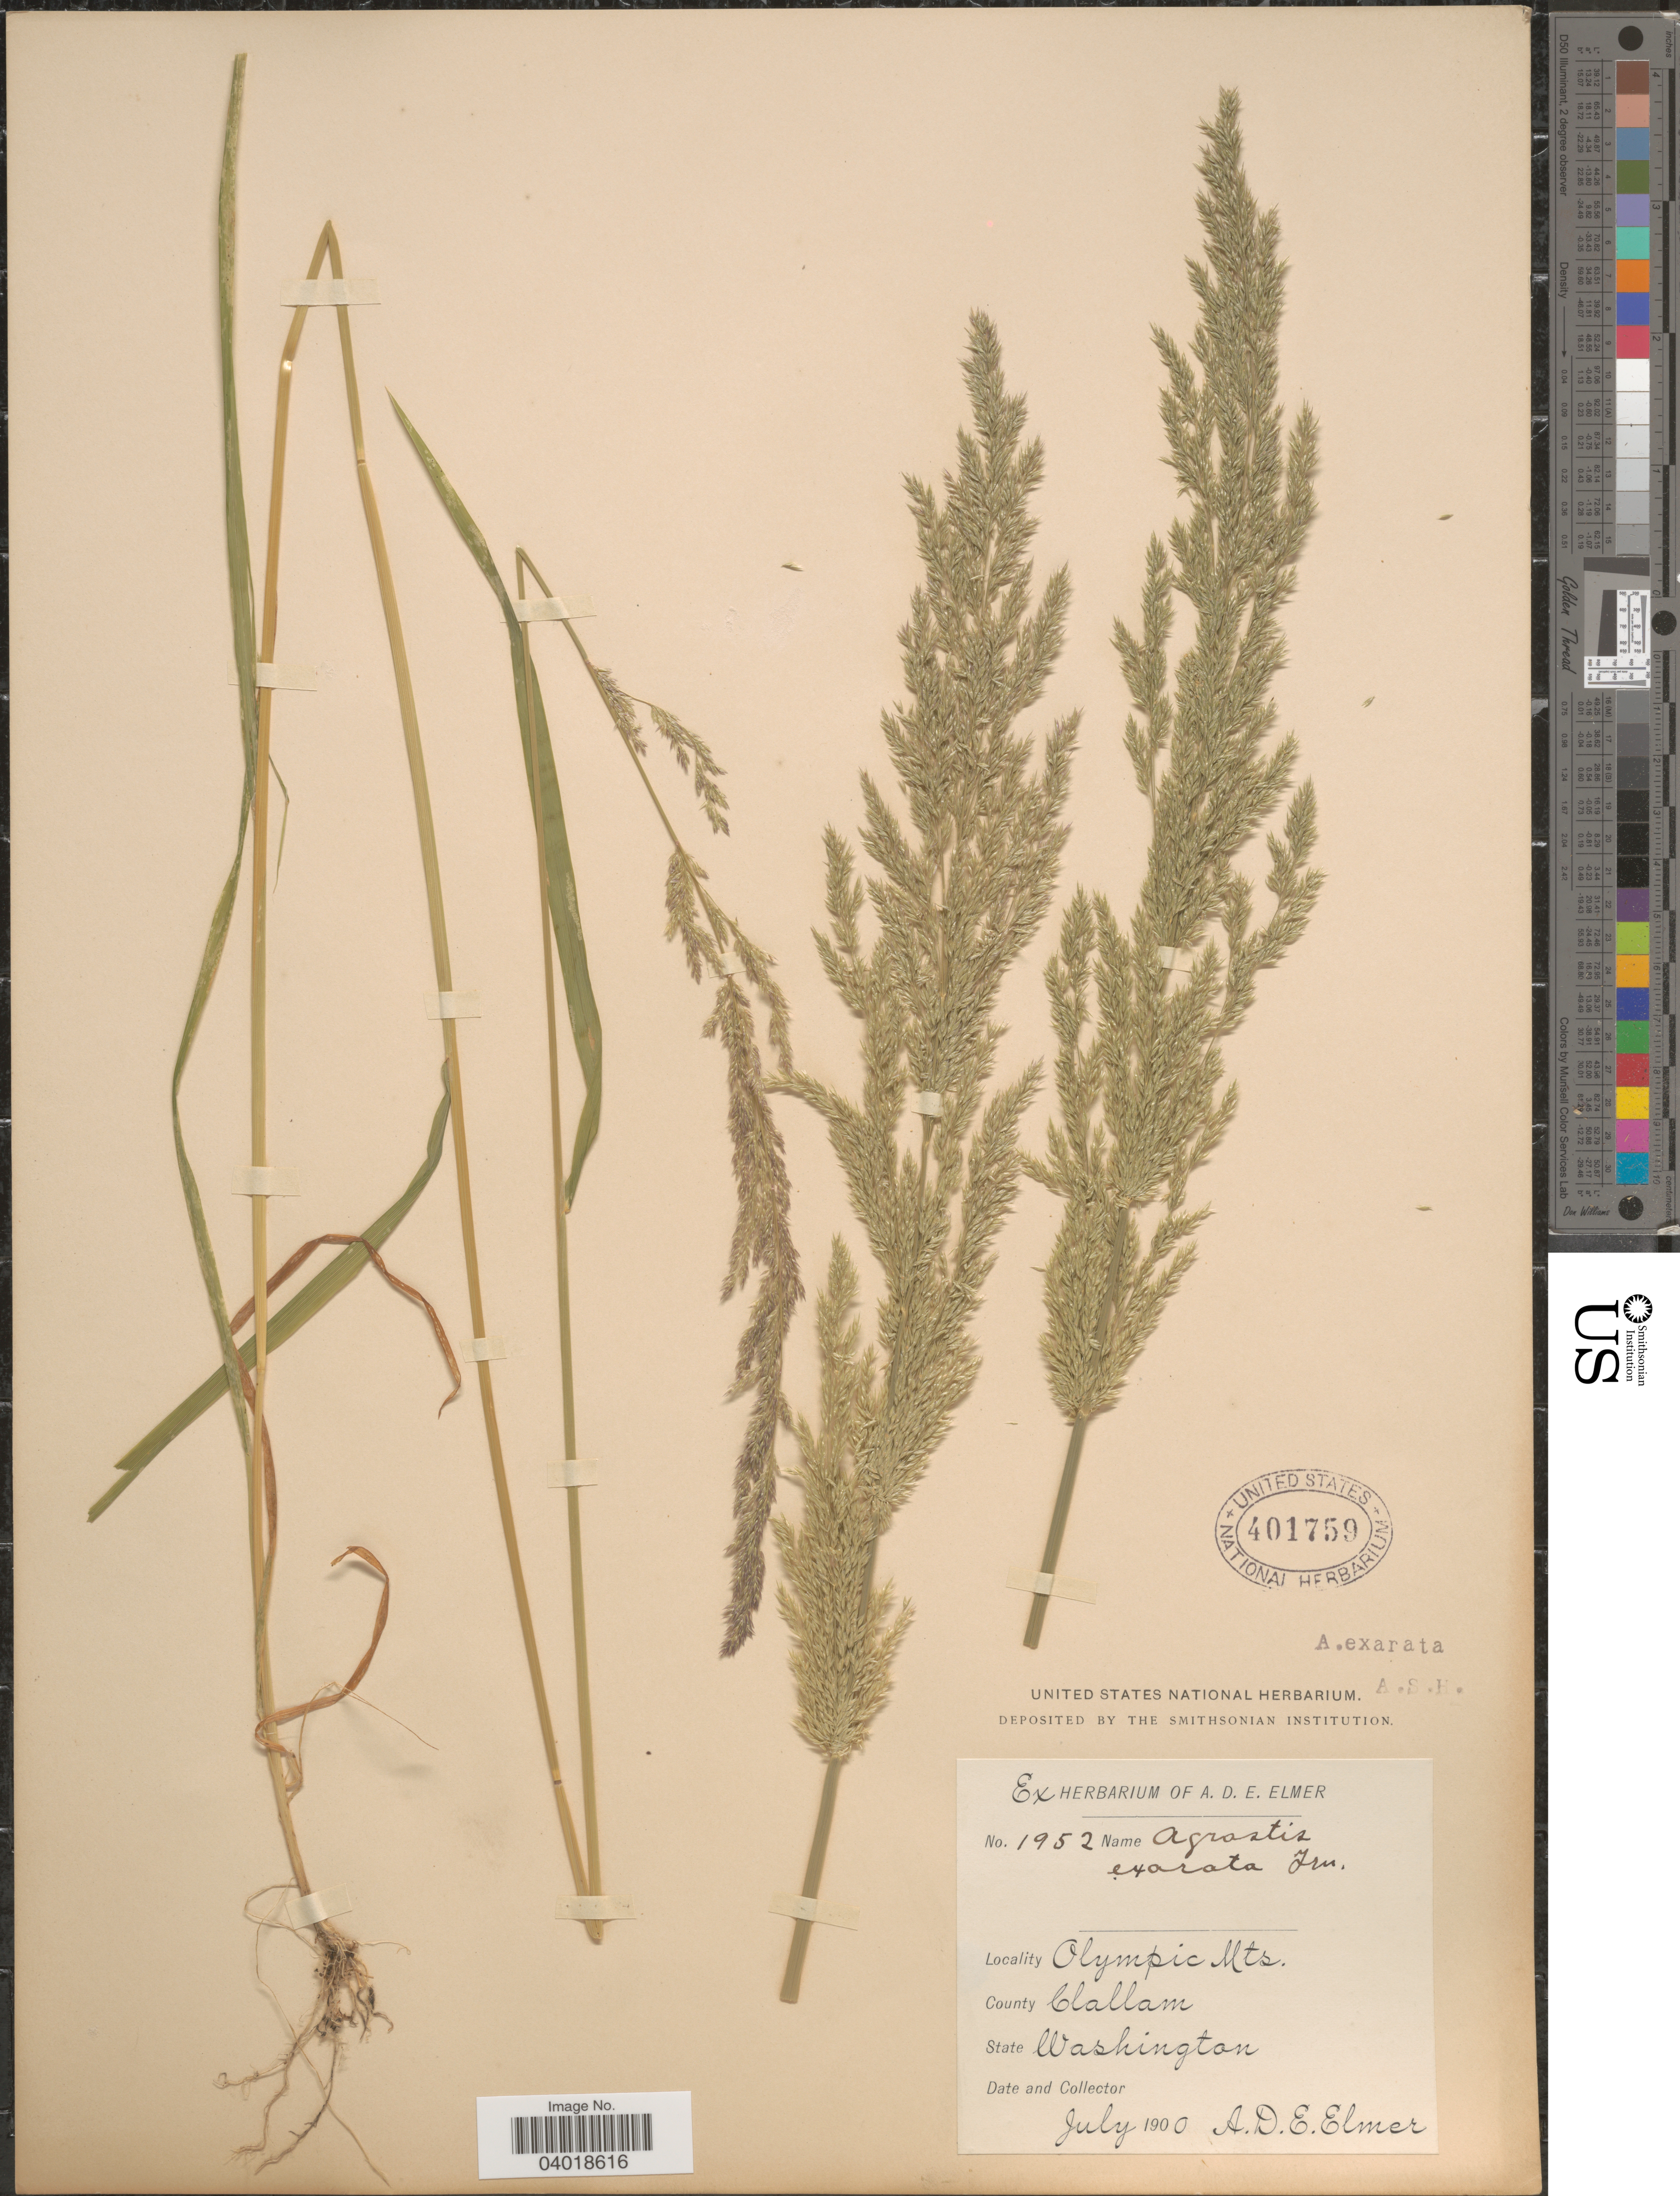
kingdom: Plantae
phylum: Tracheophyta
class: Liliopsida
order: Poales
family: Poaceae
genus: Agrostis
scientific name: Agrostis exarata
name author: Trin.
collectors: A. D. E. Elmer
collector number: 1952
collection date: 1900-07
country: United States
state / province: Washington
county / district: Clallam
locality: Olympic Mts. County Clallam.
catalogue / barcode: US 401759